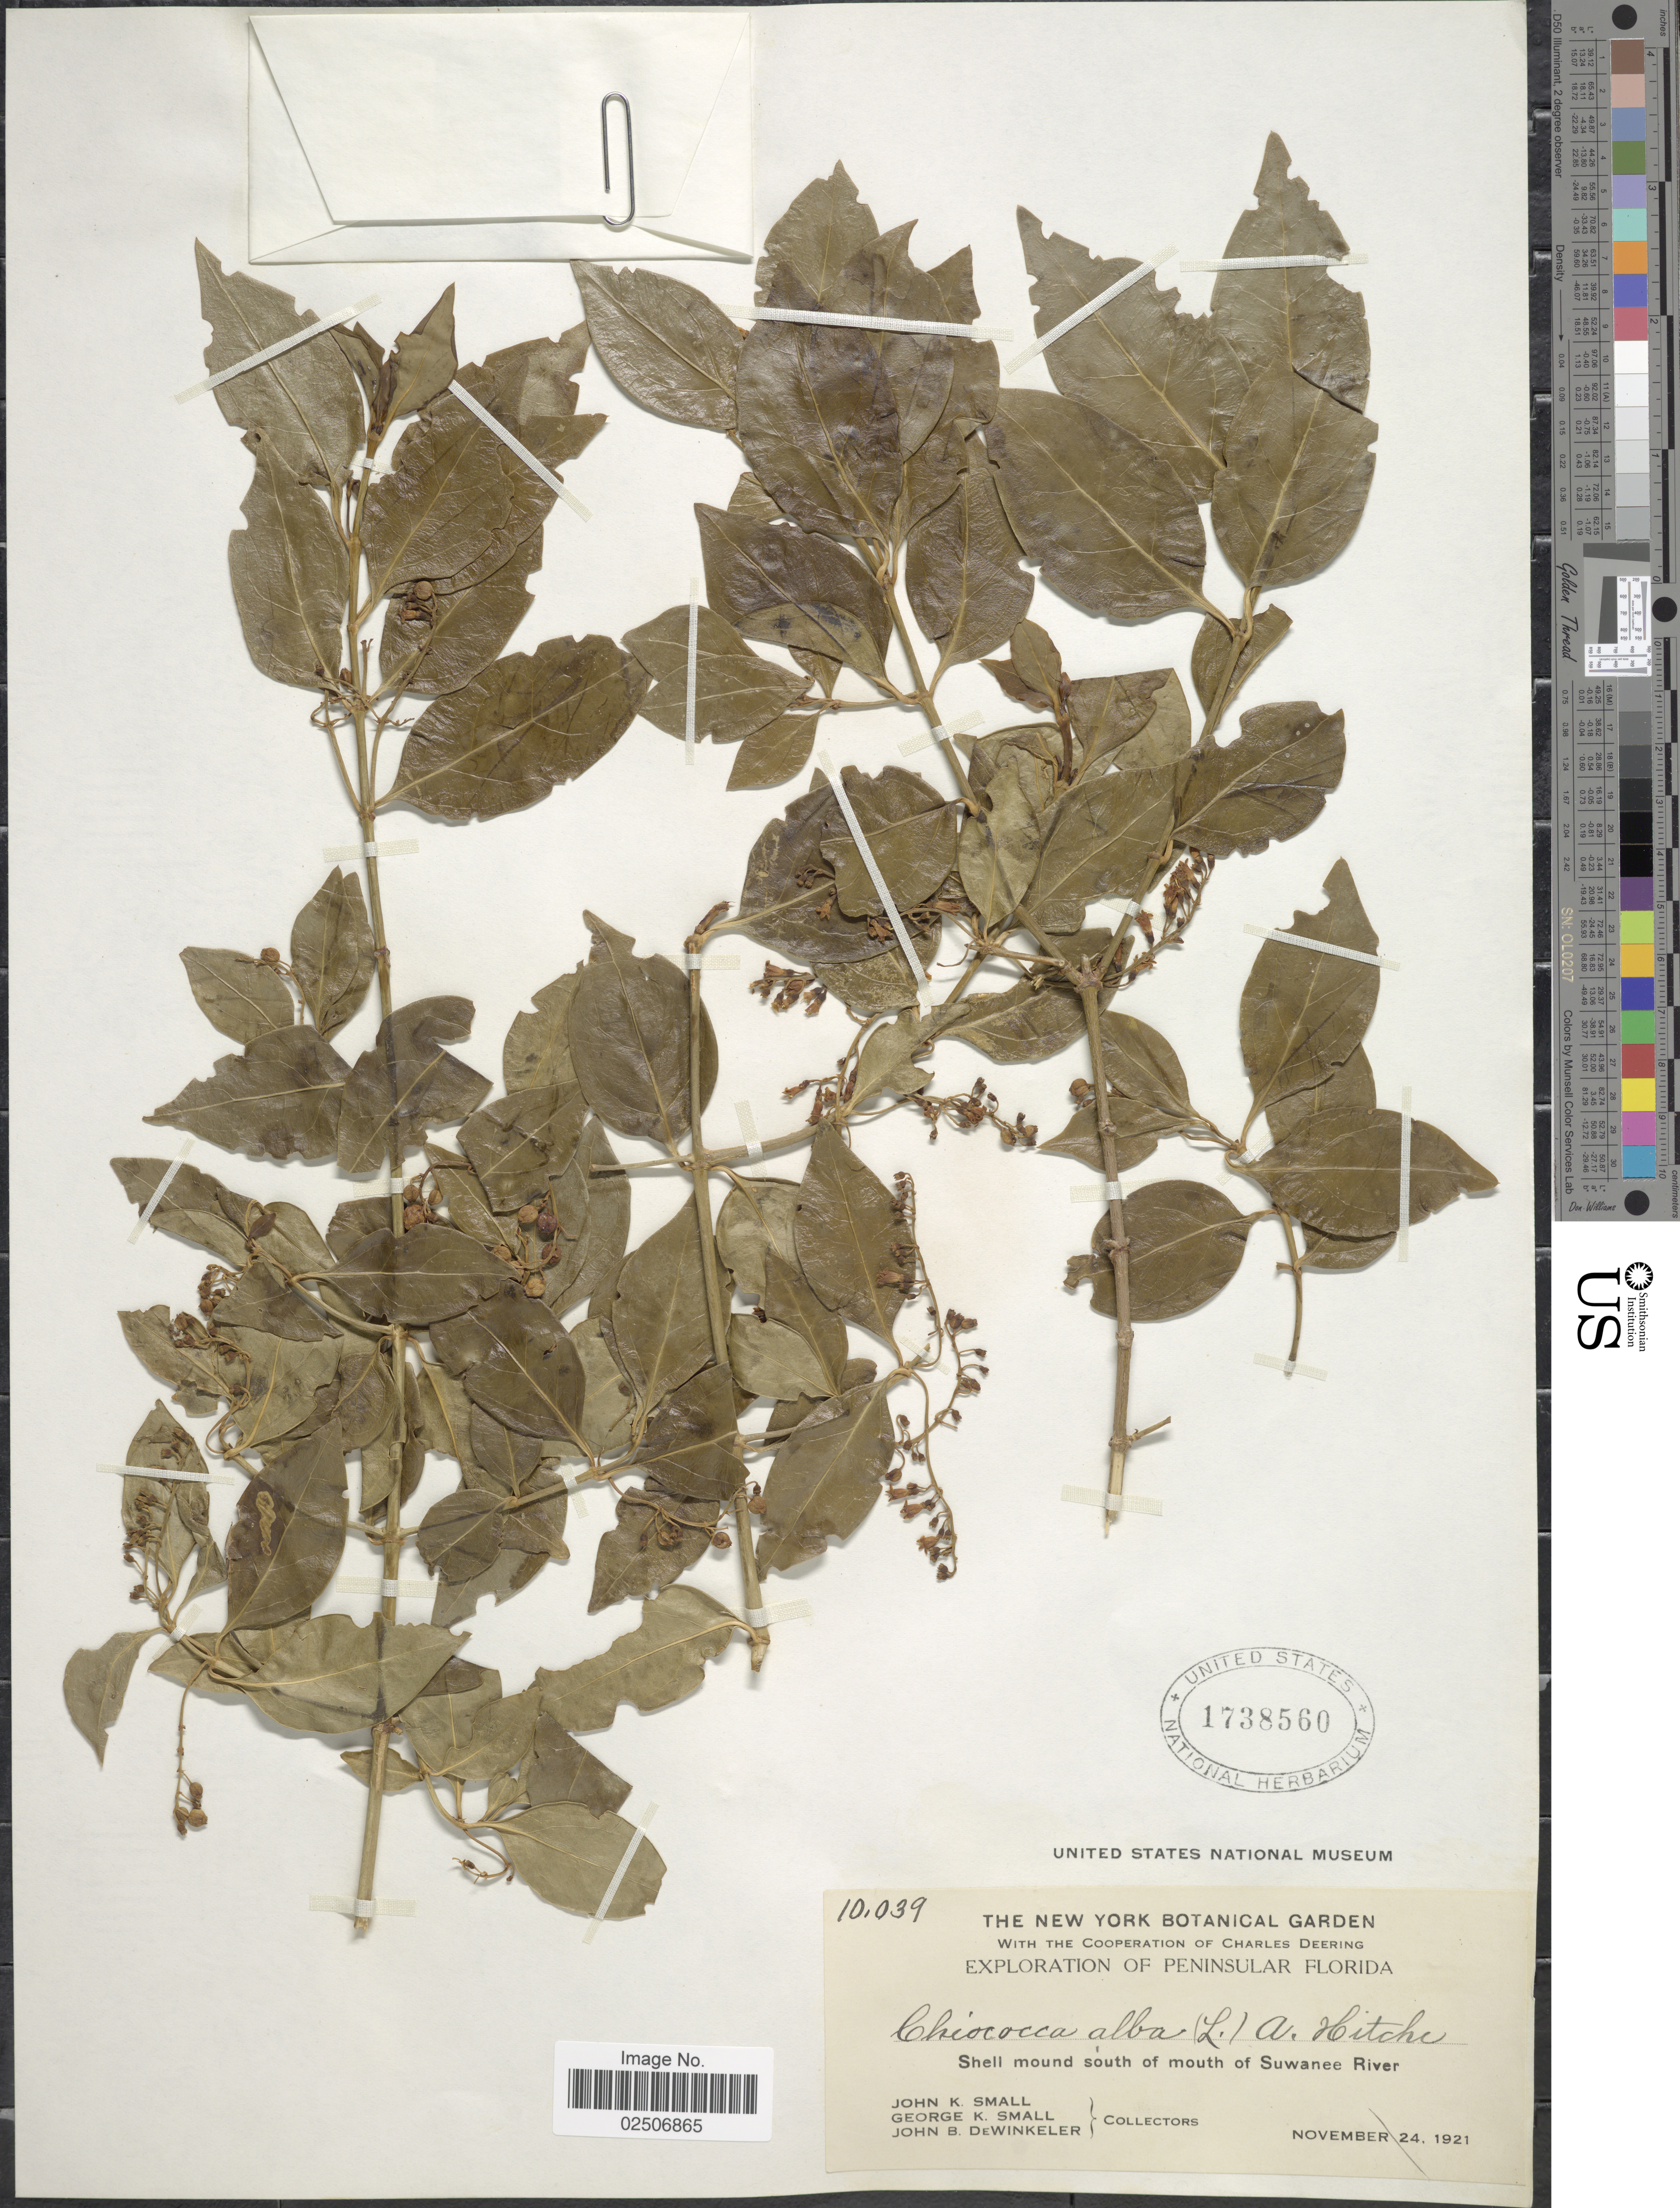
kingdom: Plantae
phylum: Tracheophyta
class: Magnoliopsida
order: Gentianales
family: Rubiaceae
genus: Chiococca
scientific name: Chiococca alba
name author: (L.) Hitchc.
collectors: J. K. Small, G. K. Small & J. B. Dewinkeler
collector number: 10039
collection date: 1921-11-24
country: United States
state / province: Florida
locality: Peninsular Florida, Shell mound south of mouth of Suwanee River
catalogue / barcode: US 1738560